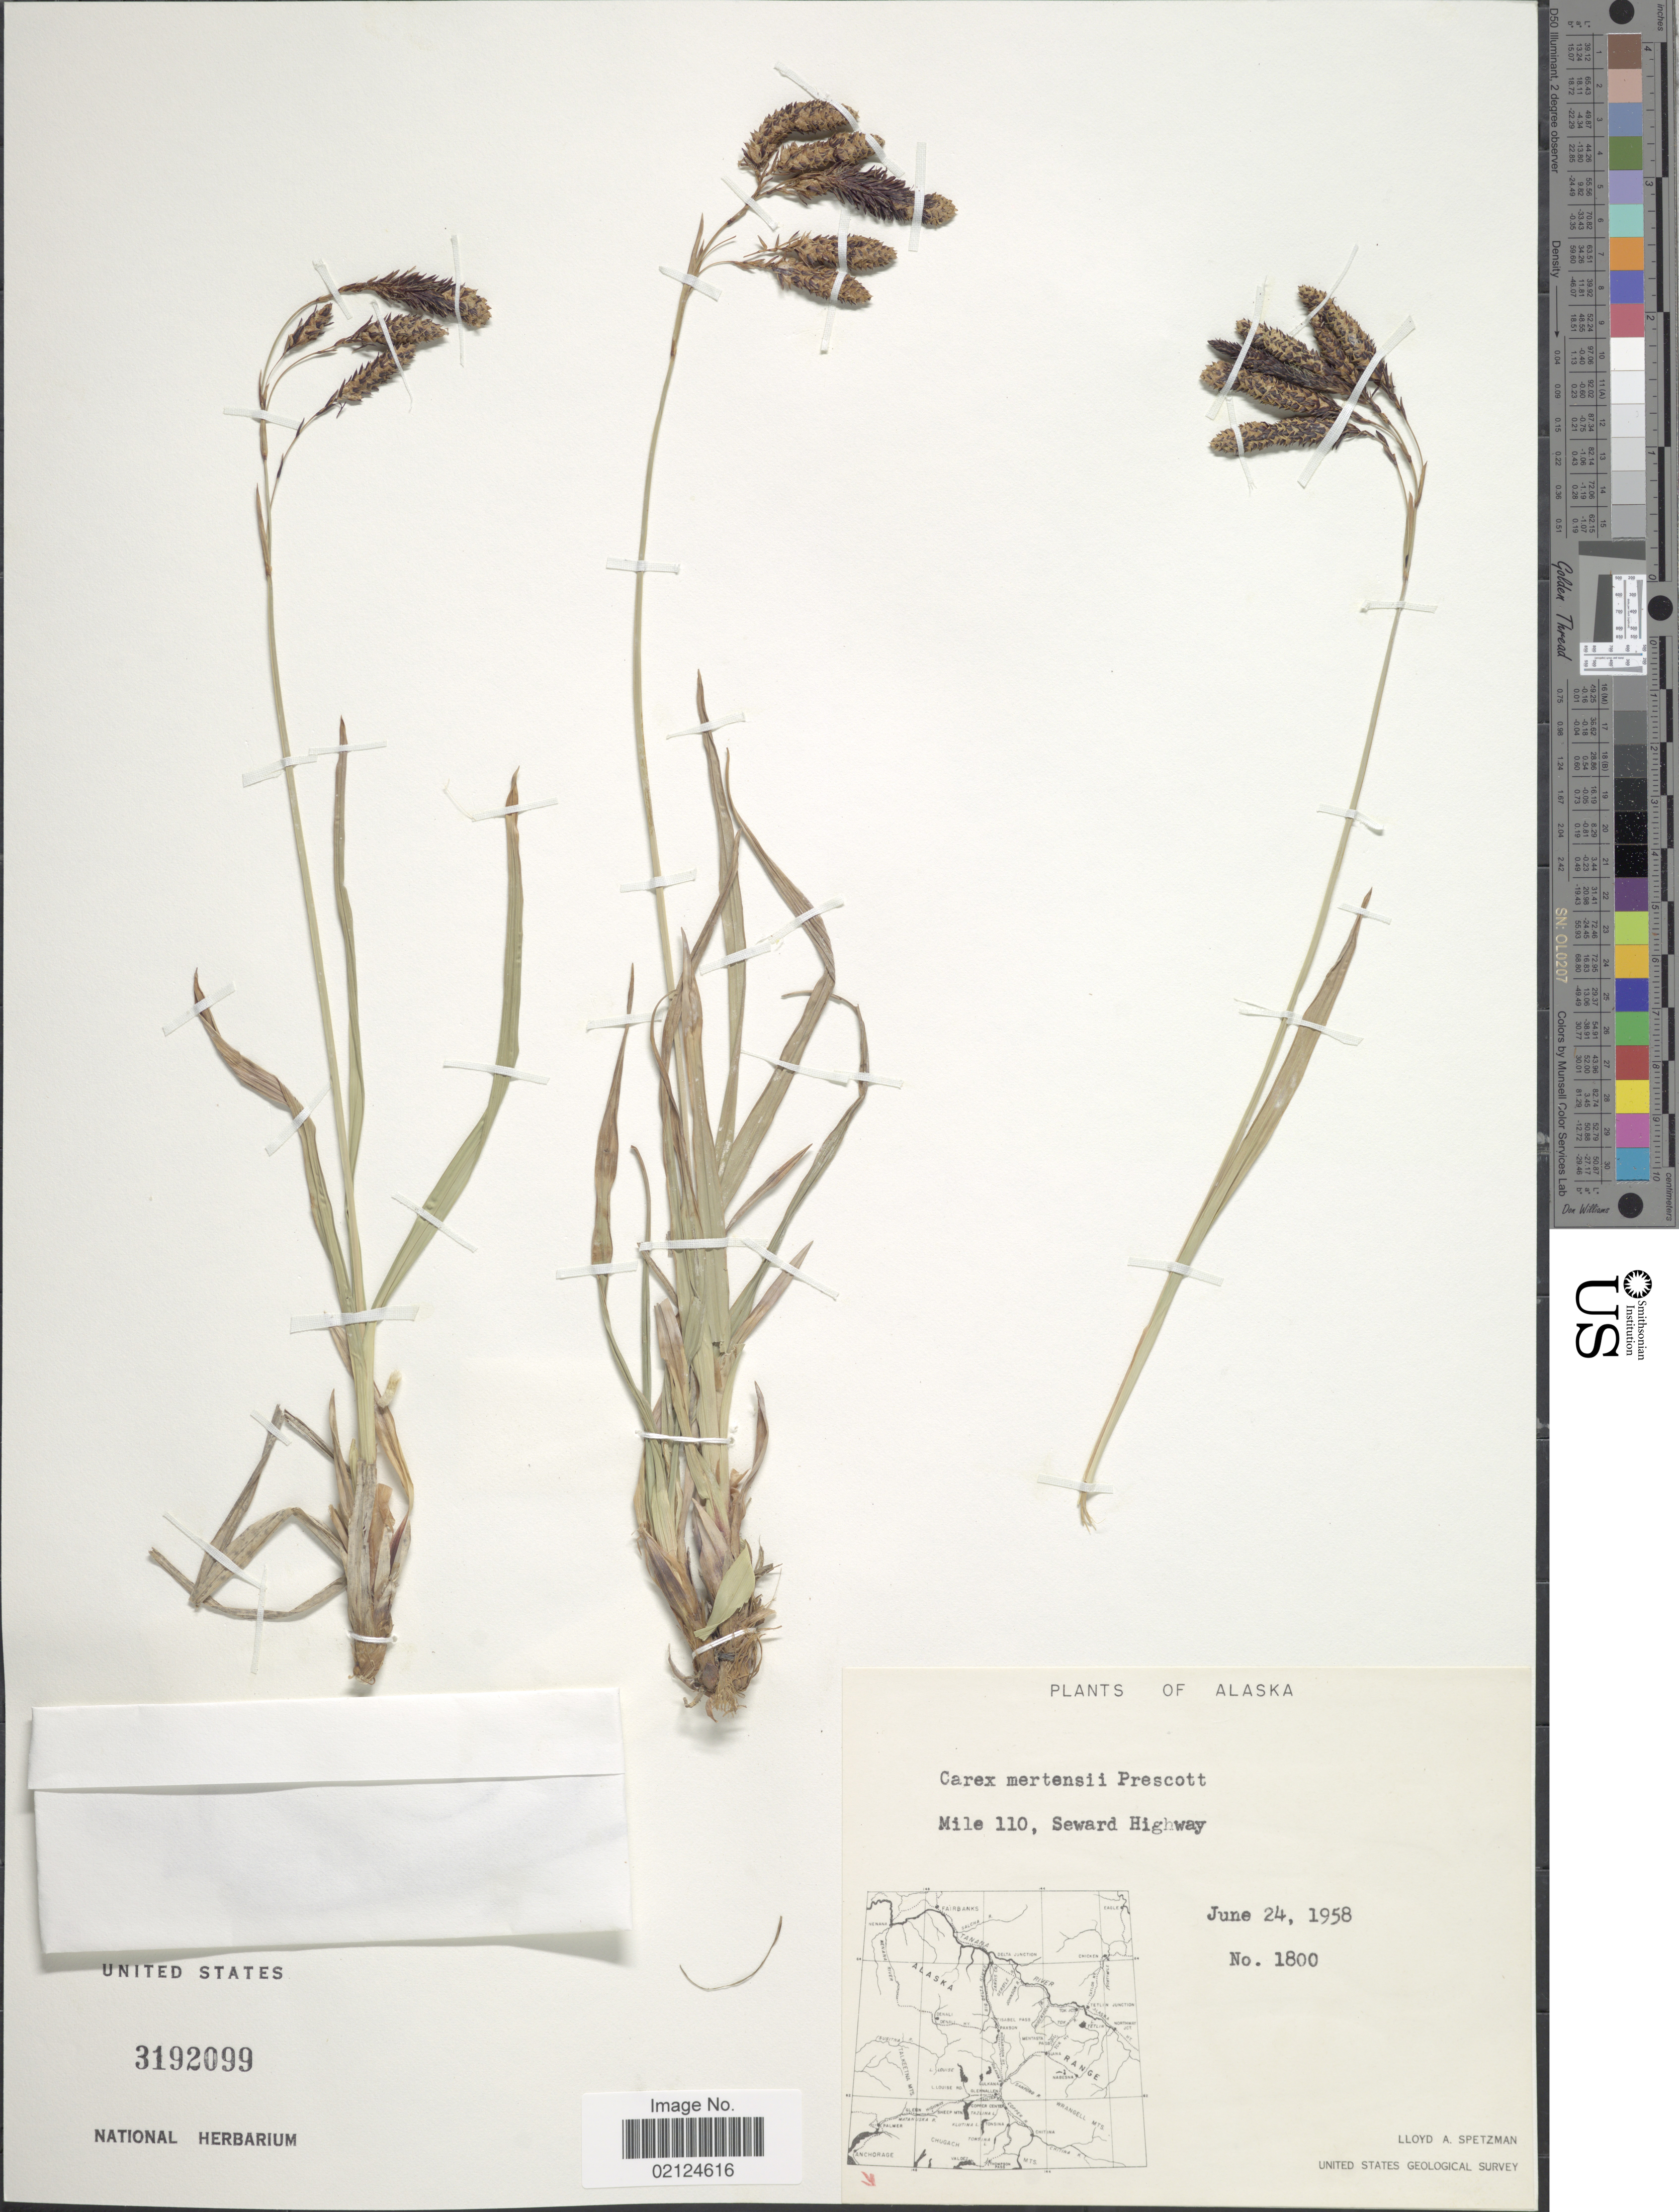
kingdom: Plantae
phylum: Tracheophyta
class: Liliopsida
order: Poales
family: Cyperaceae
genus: Carex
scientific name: Carex mertensii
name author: J.D. Prescott ex Bong.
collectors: L. Spetzman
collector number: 1800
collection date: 1958-06-24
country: United States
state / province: Alaska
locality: Mile 110, Seward Highway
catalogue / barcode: US 3192099